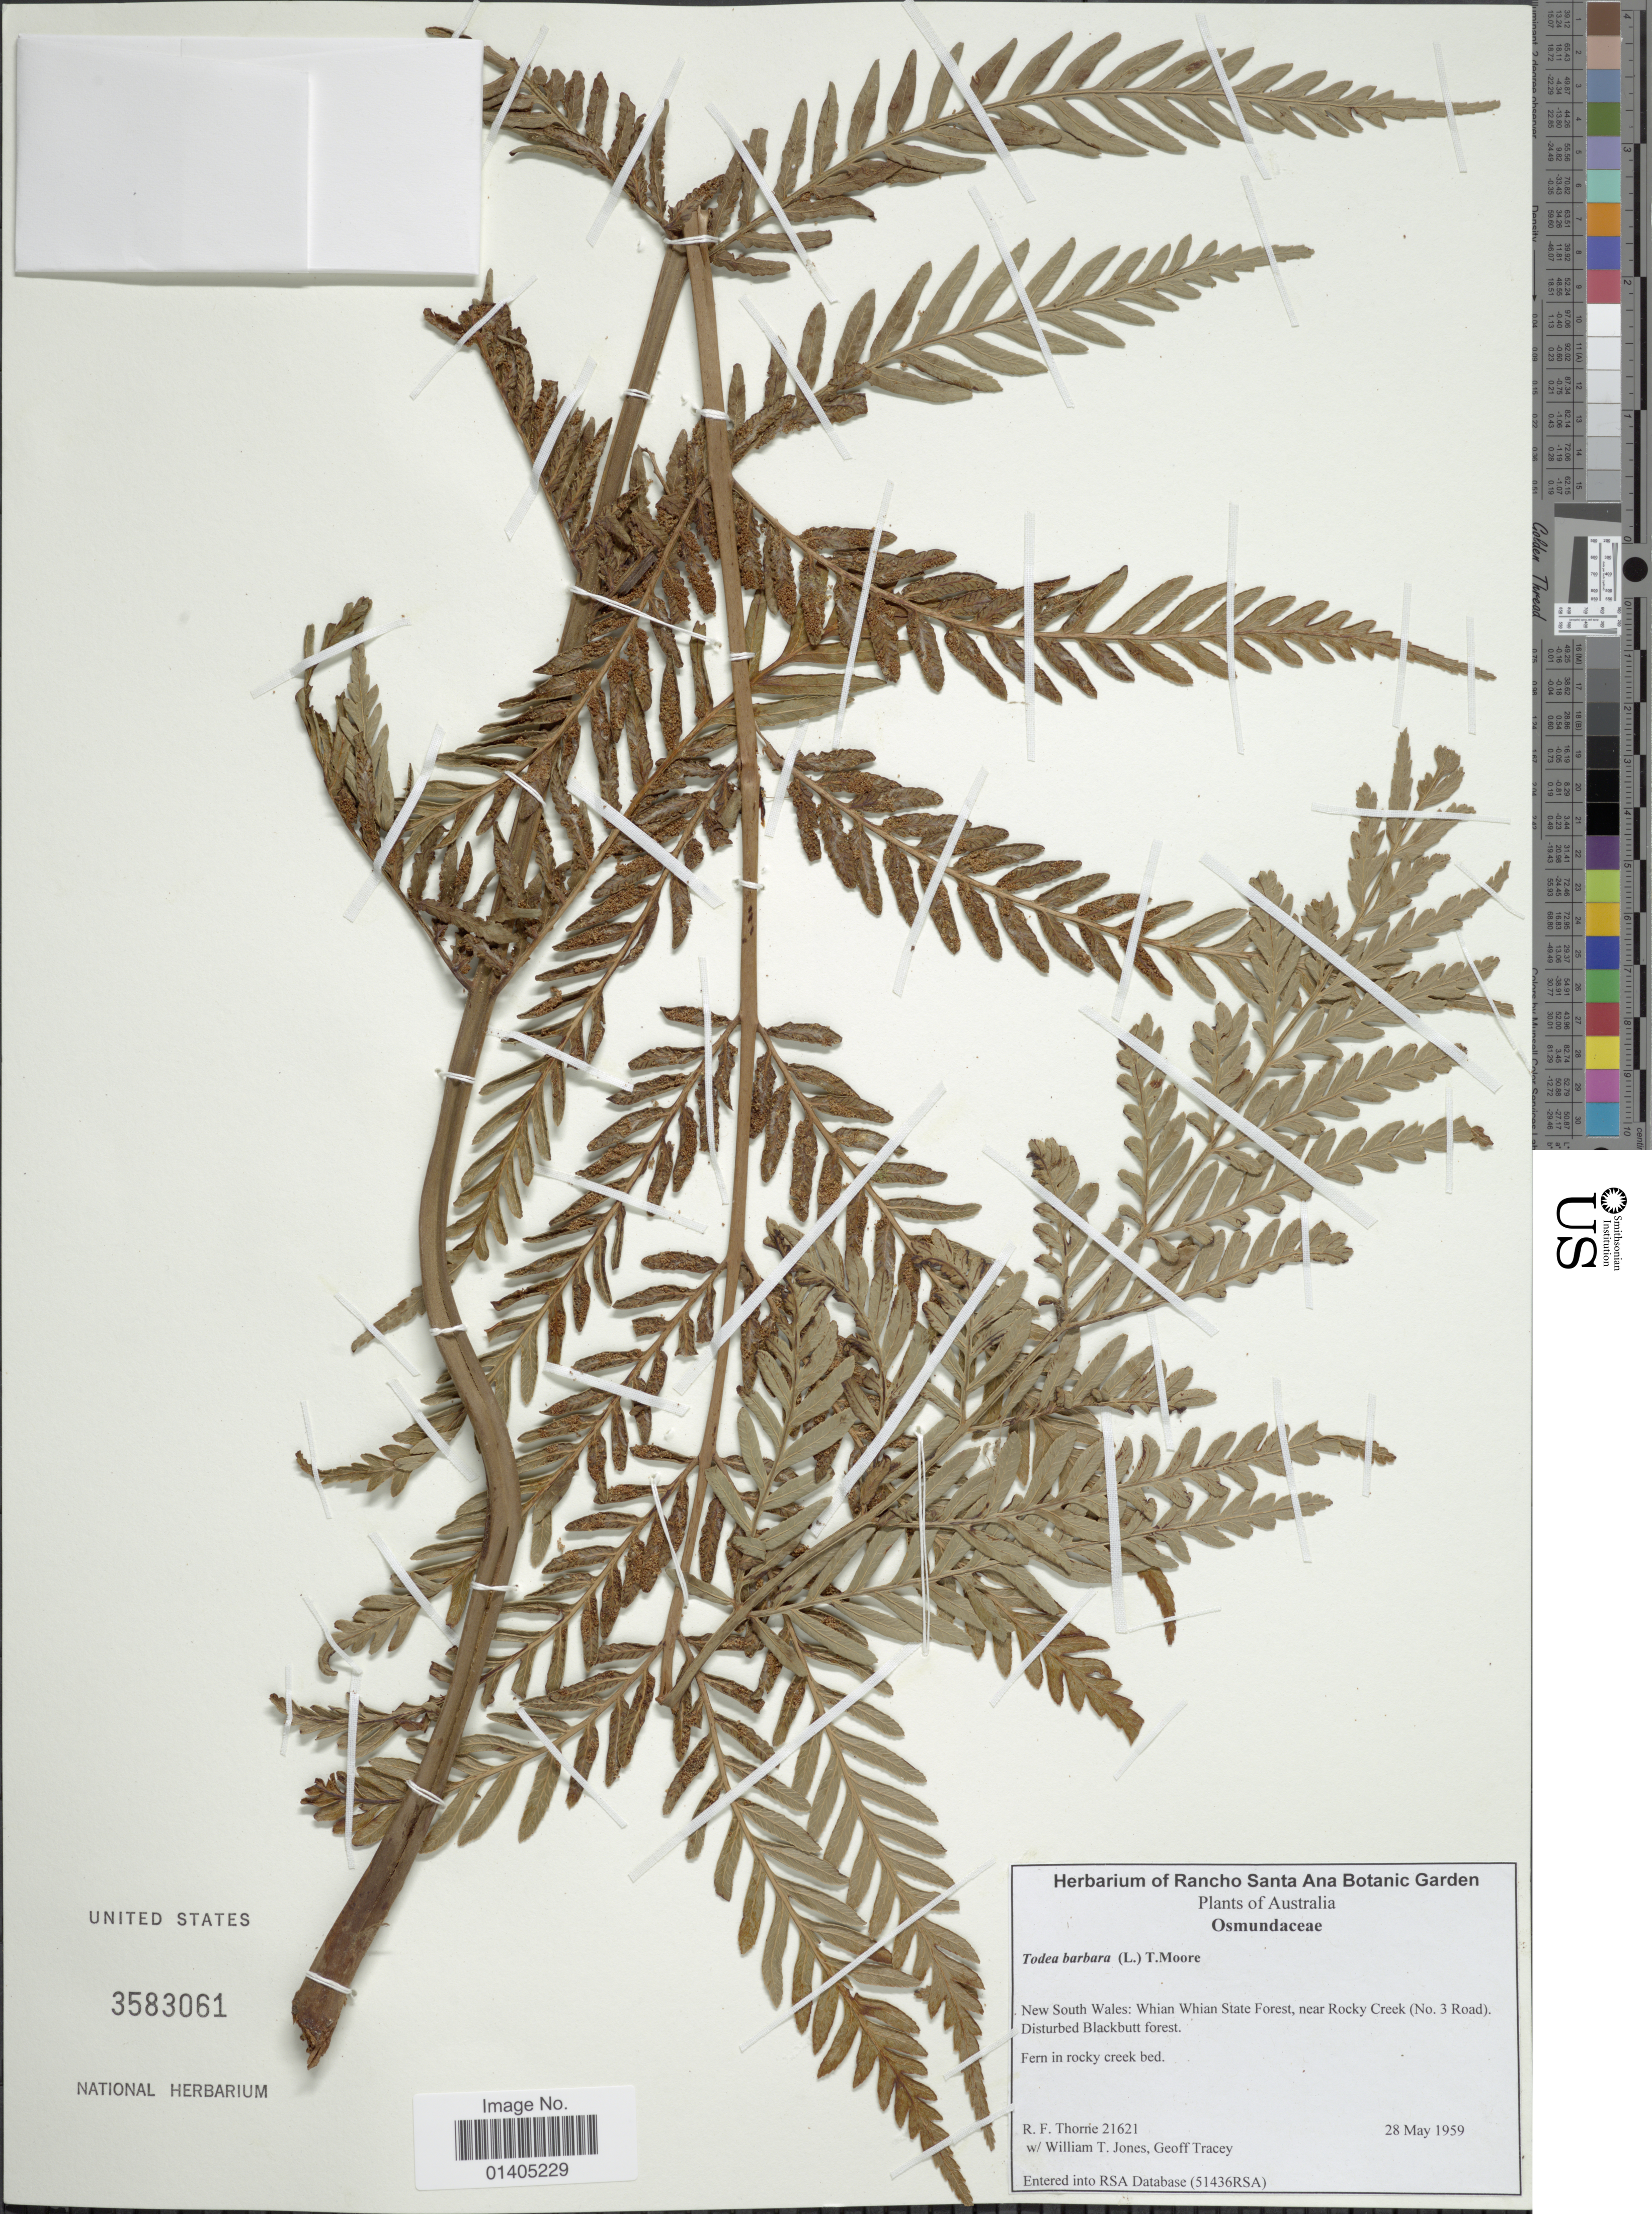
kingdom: Plantae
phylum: Tracheophyta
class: Polypodiopsida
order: Osmundales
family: Osmundaceae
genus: Todea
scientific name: Todea barbara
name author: T. Moore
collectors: R. F. Thorne, W. T. Jones & G. Tracey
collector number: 21621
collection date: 1959-05-28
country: Australia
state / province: New South Wales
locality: Whian Whian State Forest, near Rocky Creek (No. 3 Road)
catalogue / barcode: US 3583061